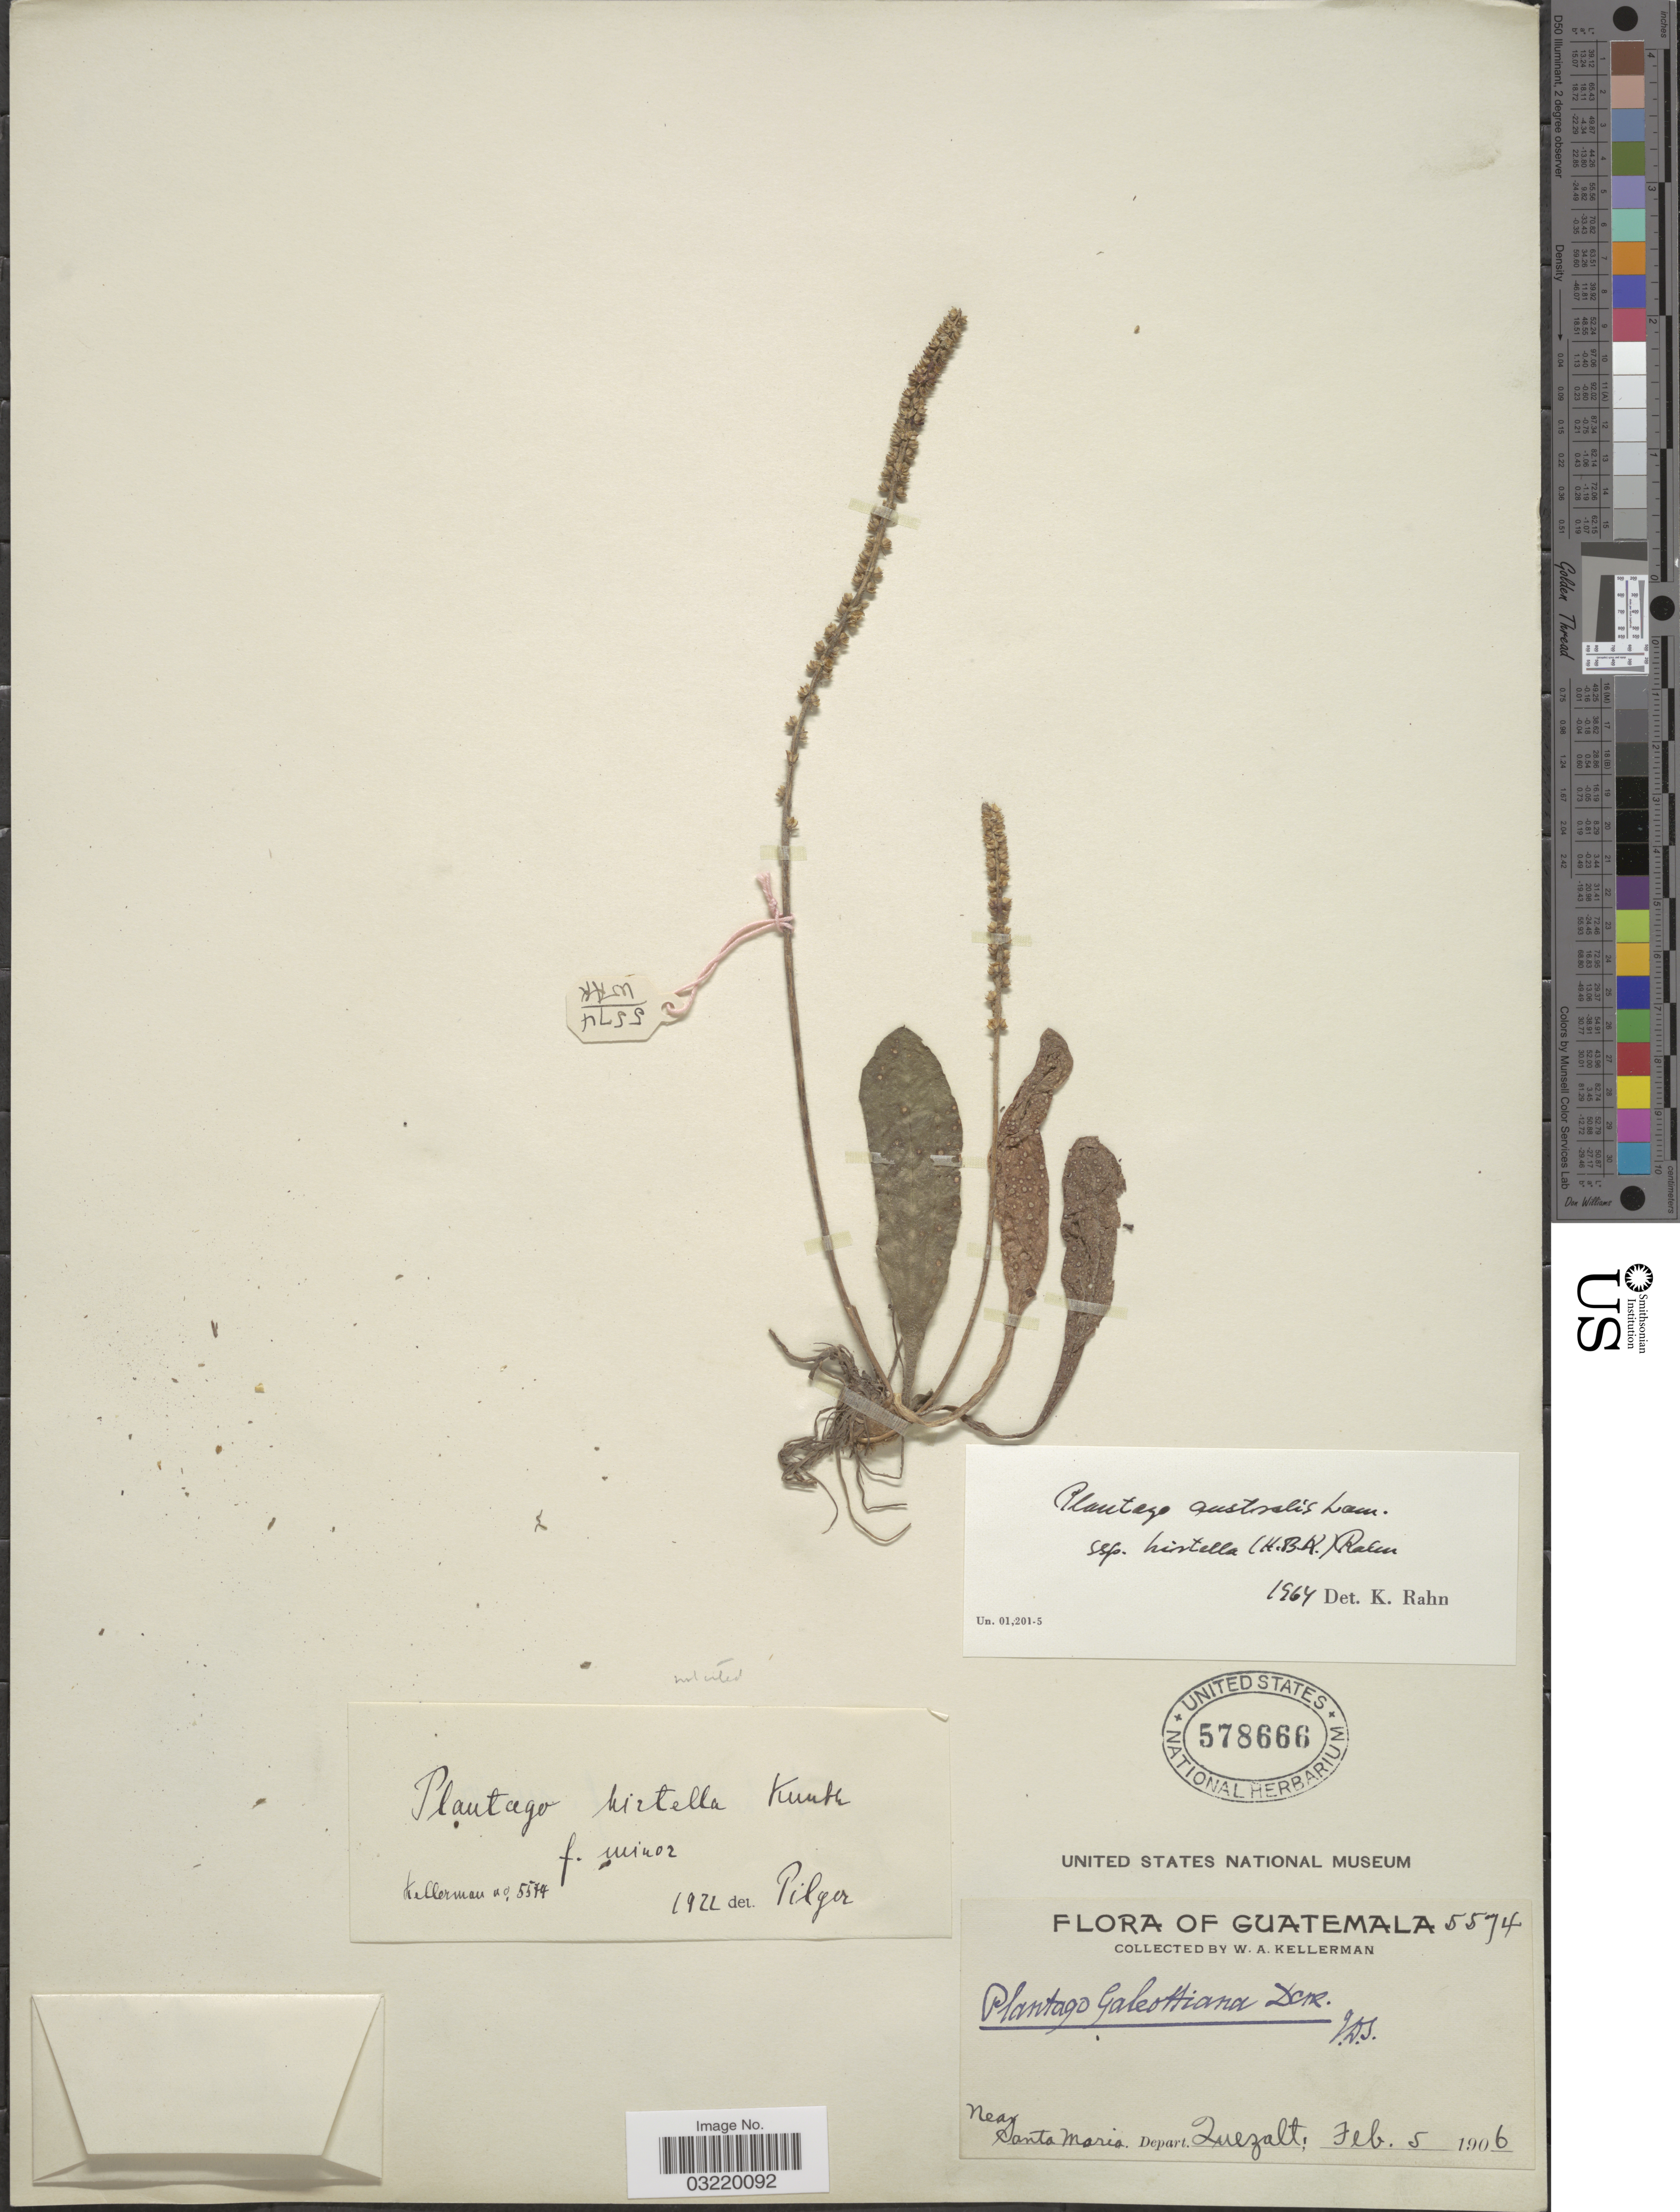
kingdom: Plantae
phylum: Tracheophyta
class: Magnoliopsida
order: Lamiales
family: Plantaginaceae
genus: Plantago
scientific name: Plantago australis subsp. hirtella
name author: (Kunth) Rahn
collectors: W. Kellerman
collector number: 5574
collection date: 1906-02-05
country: Guatemala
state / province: Quetzaltenango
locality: Near Santa Maria. Depart. Quezalt.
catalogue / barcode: US 578666